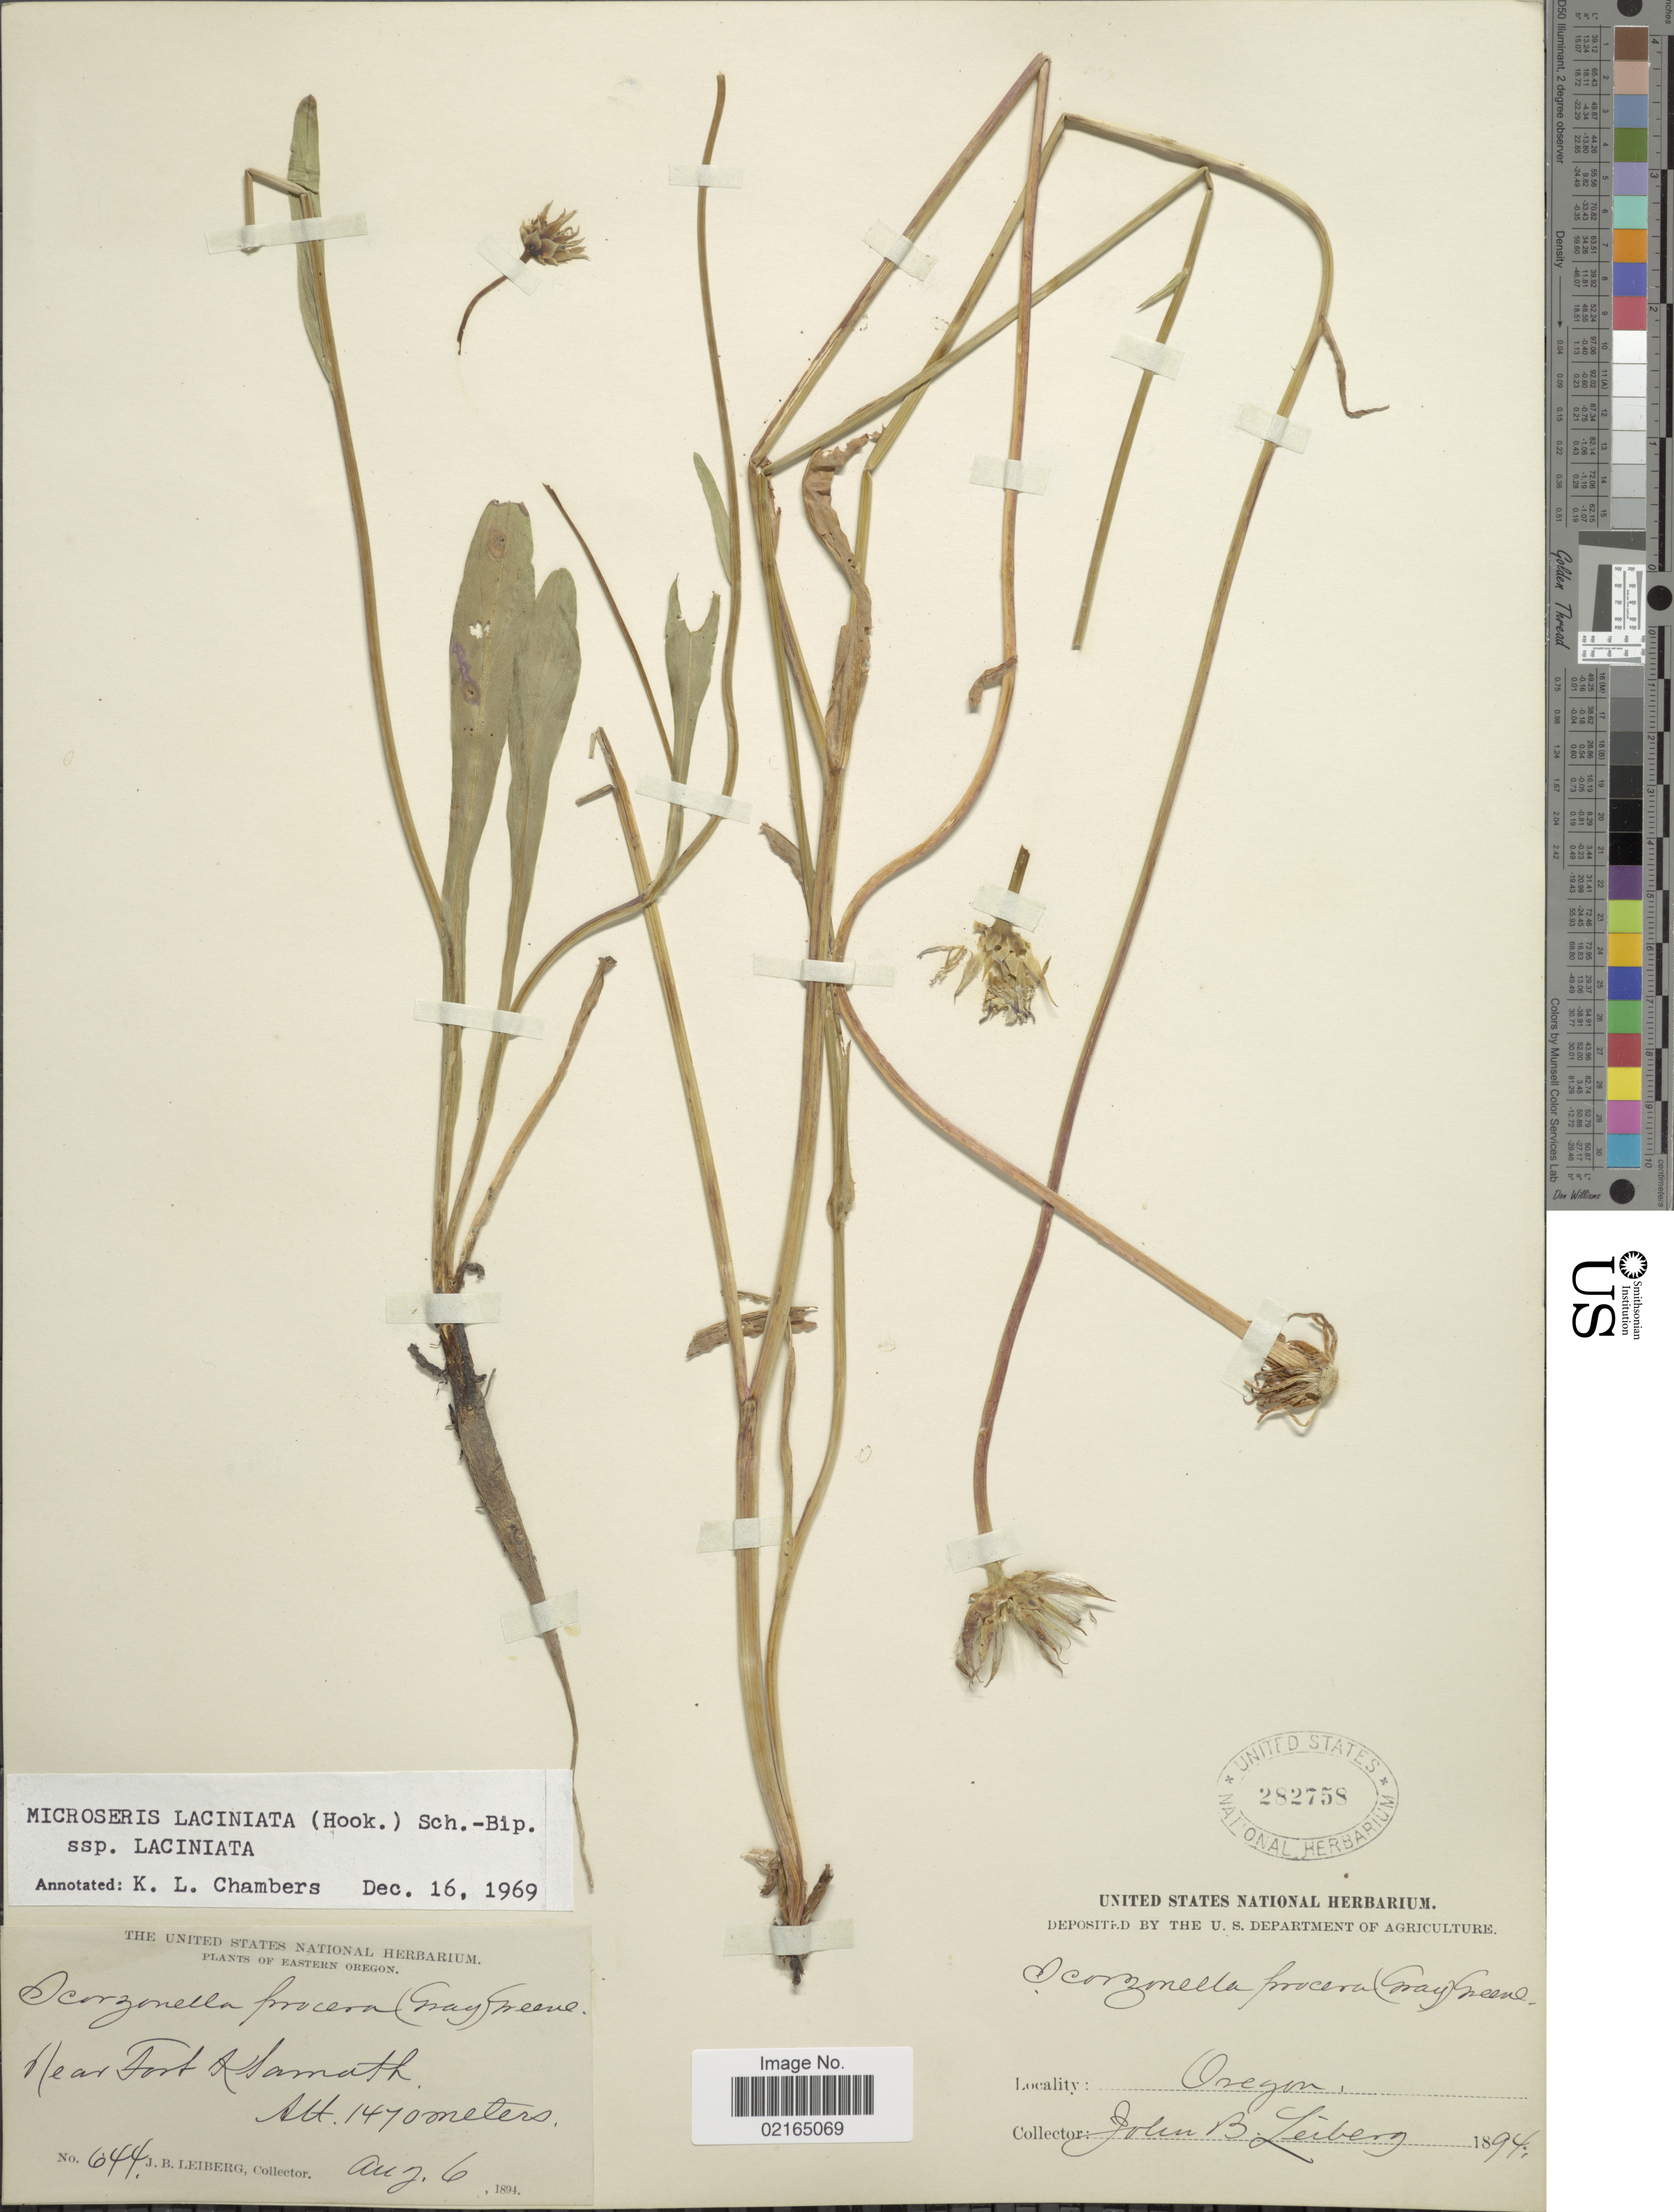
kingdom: Plantae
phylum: Tracheophyta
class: Magnoliopsida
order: Asterales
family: Asteraceae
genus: Microseris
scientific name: Microseris laciniata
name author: (Hook.) Sch. Bip.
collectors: J. B. Leiberg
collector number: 644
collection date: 1894-08-06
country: United States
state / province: Oregon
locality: Near Fort Klamath, Eastern Oregon.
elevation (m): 1470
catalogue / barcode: US 282758